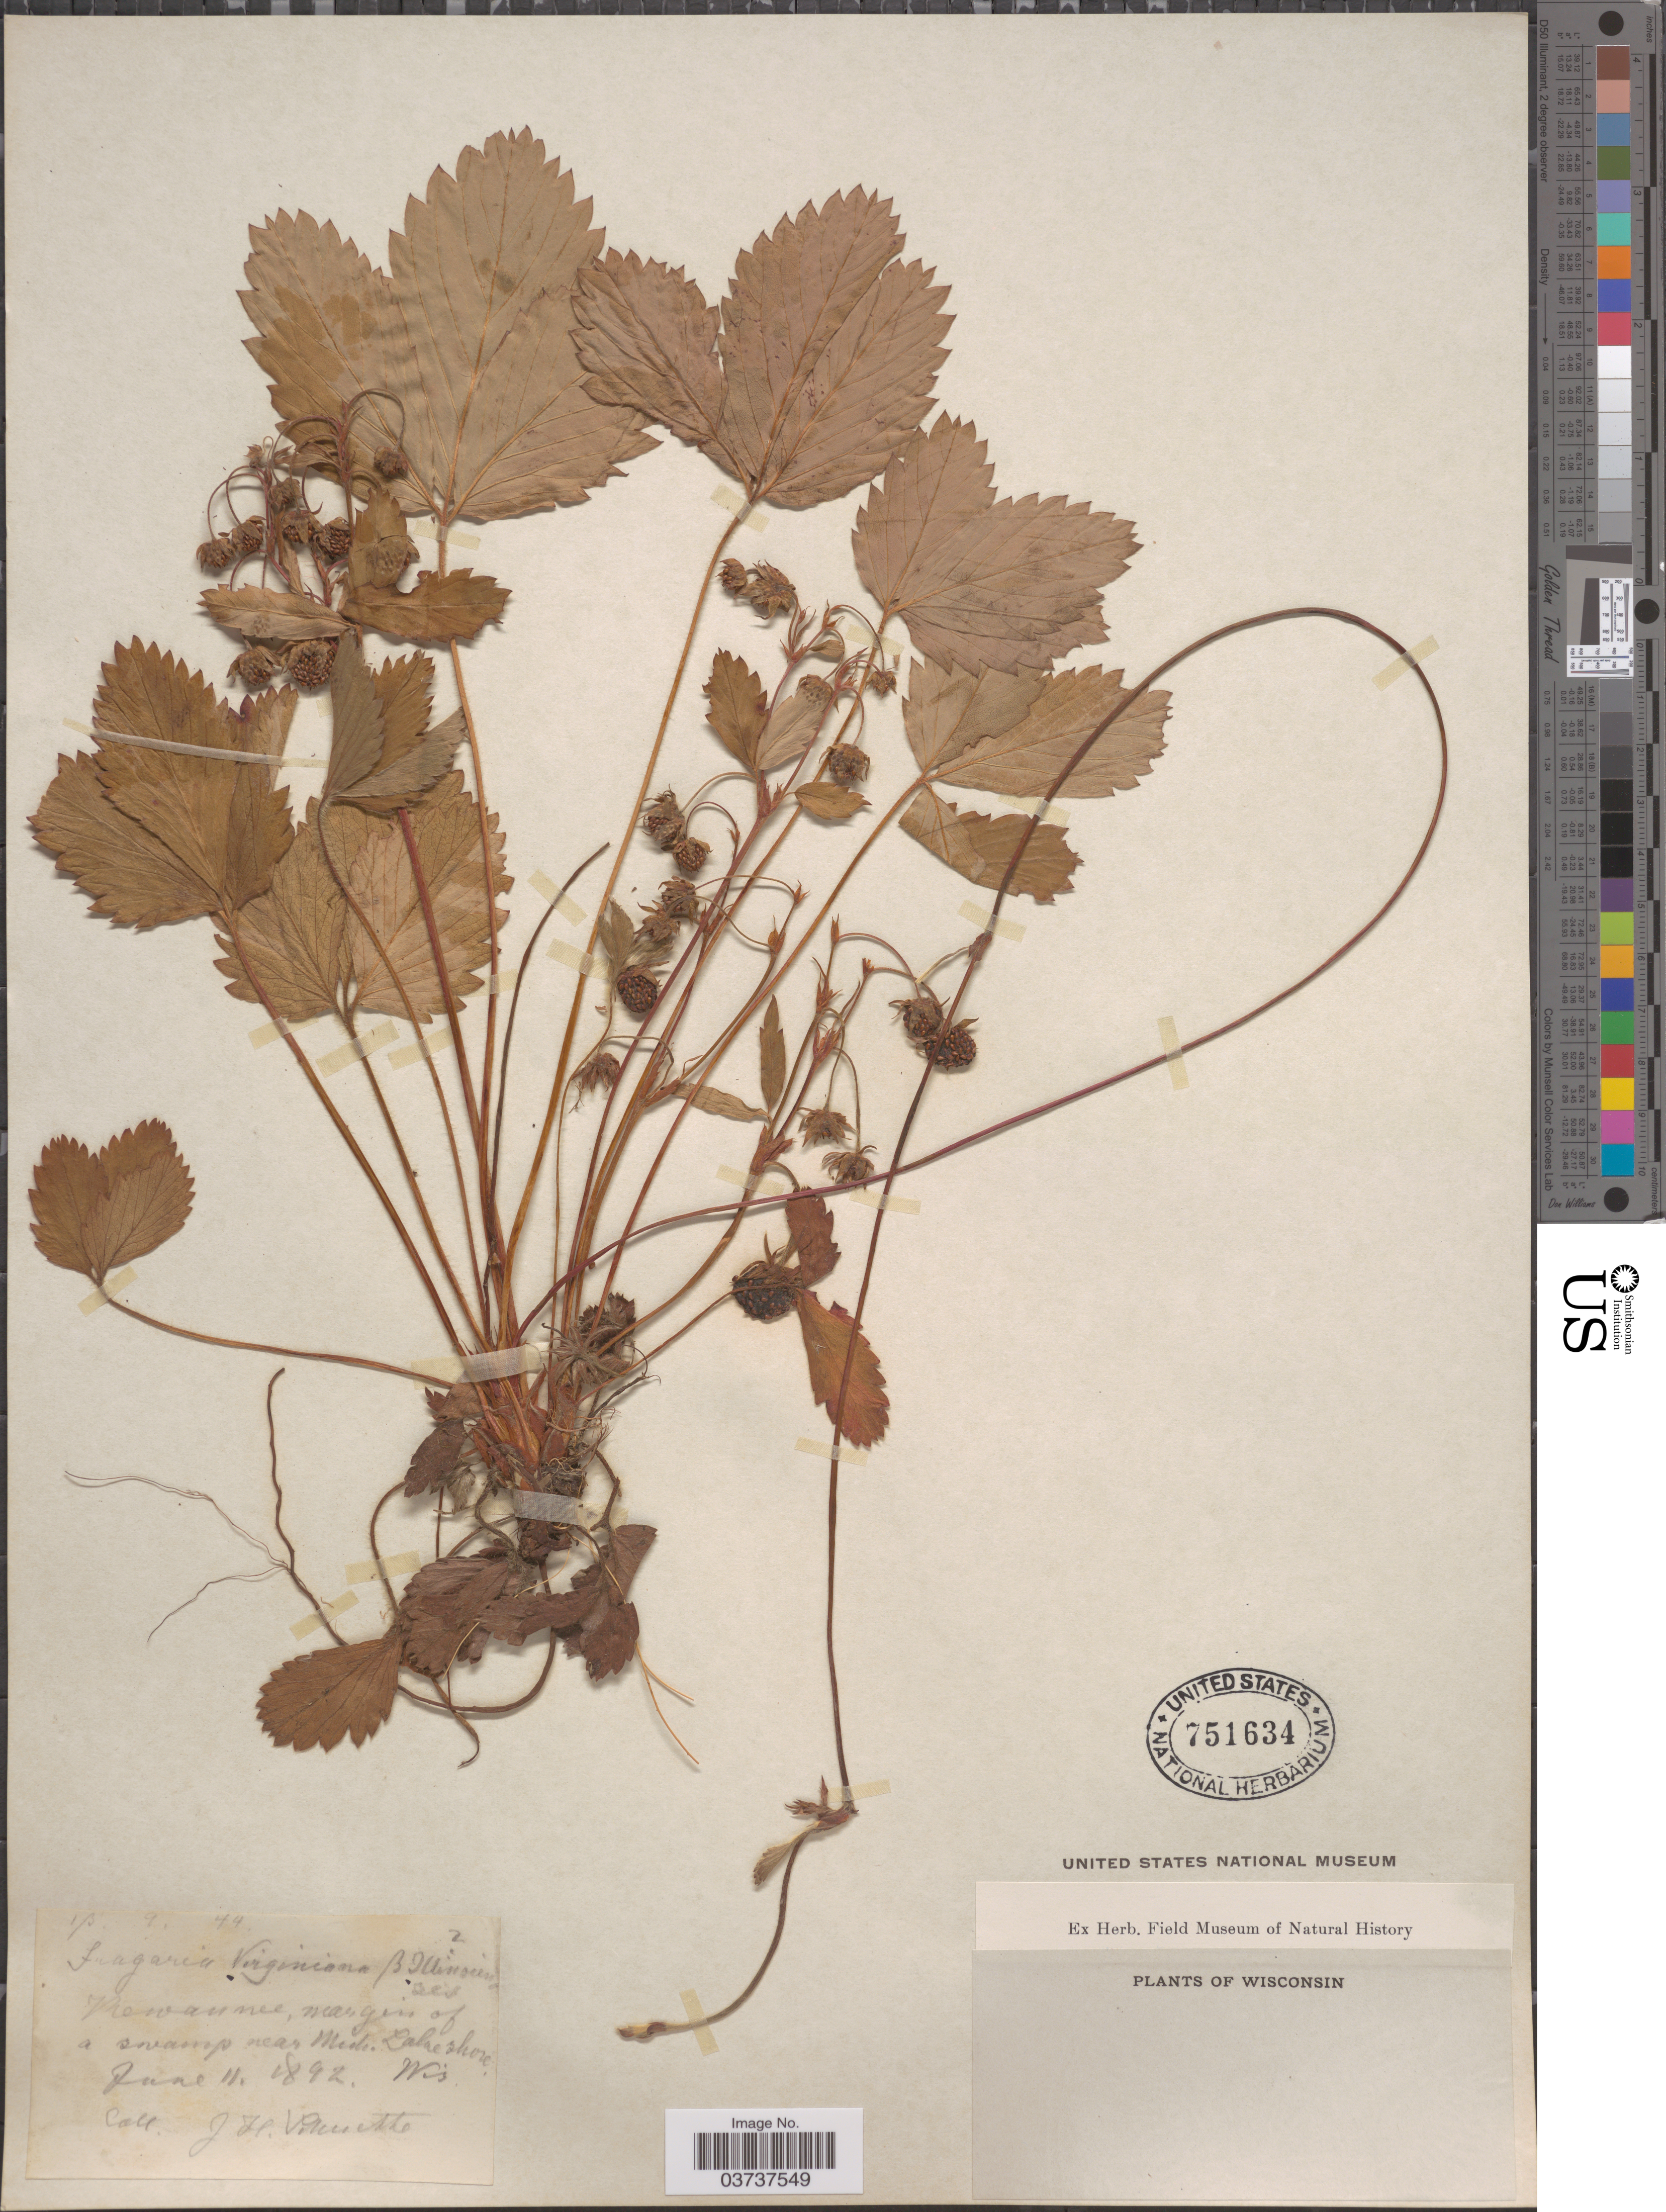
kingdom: Plantae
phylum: Tracheophyta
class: Magnoliopsida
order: Rosales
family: Rosaceae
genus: Fragaria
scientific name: Fragaria virginiana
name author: Mill.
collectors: J. Vinciette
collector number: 9/44?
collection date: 1892-06-11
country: United States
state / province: Wisconsin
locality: Rewannee, margin of a swamp near Mich. Lake shore.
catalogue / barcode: US 751634